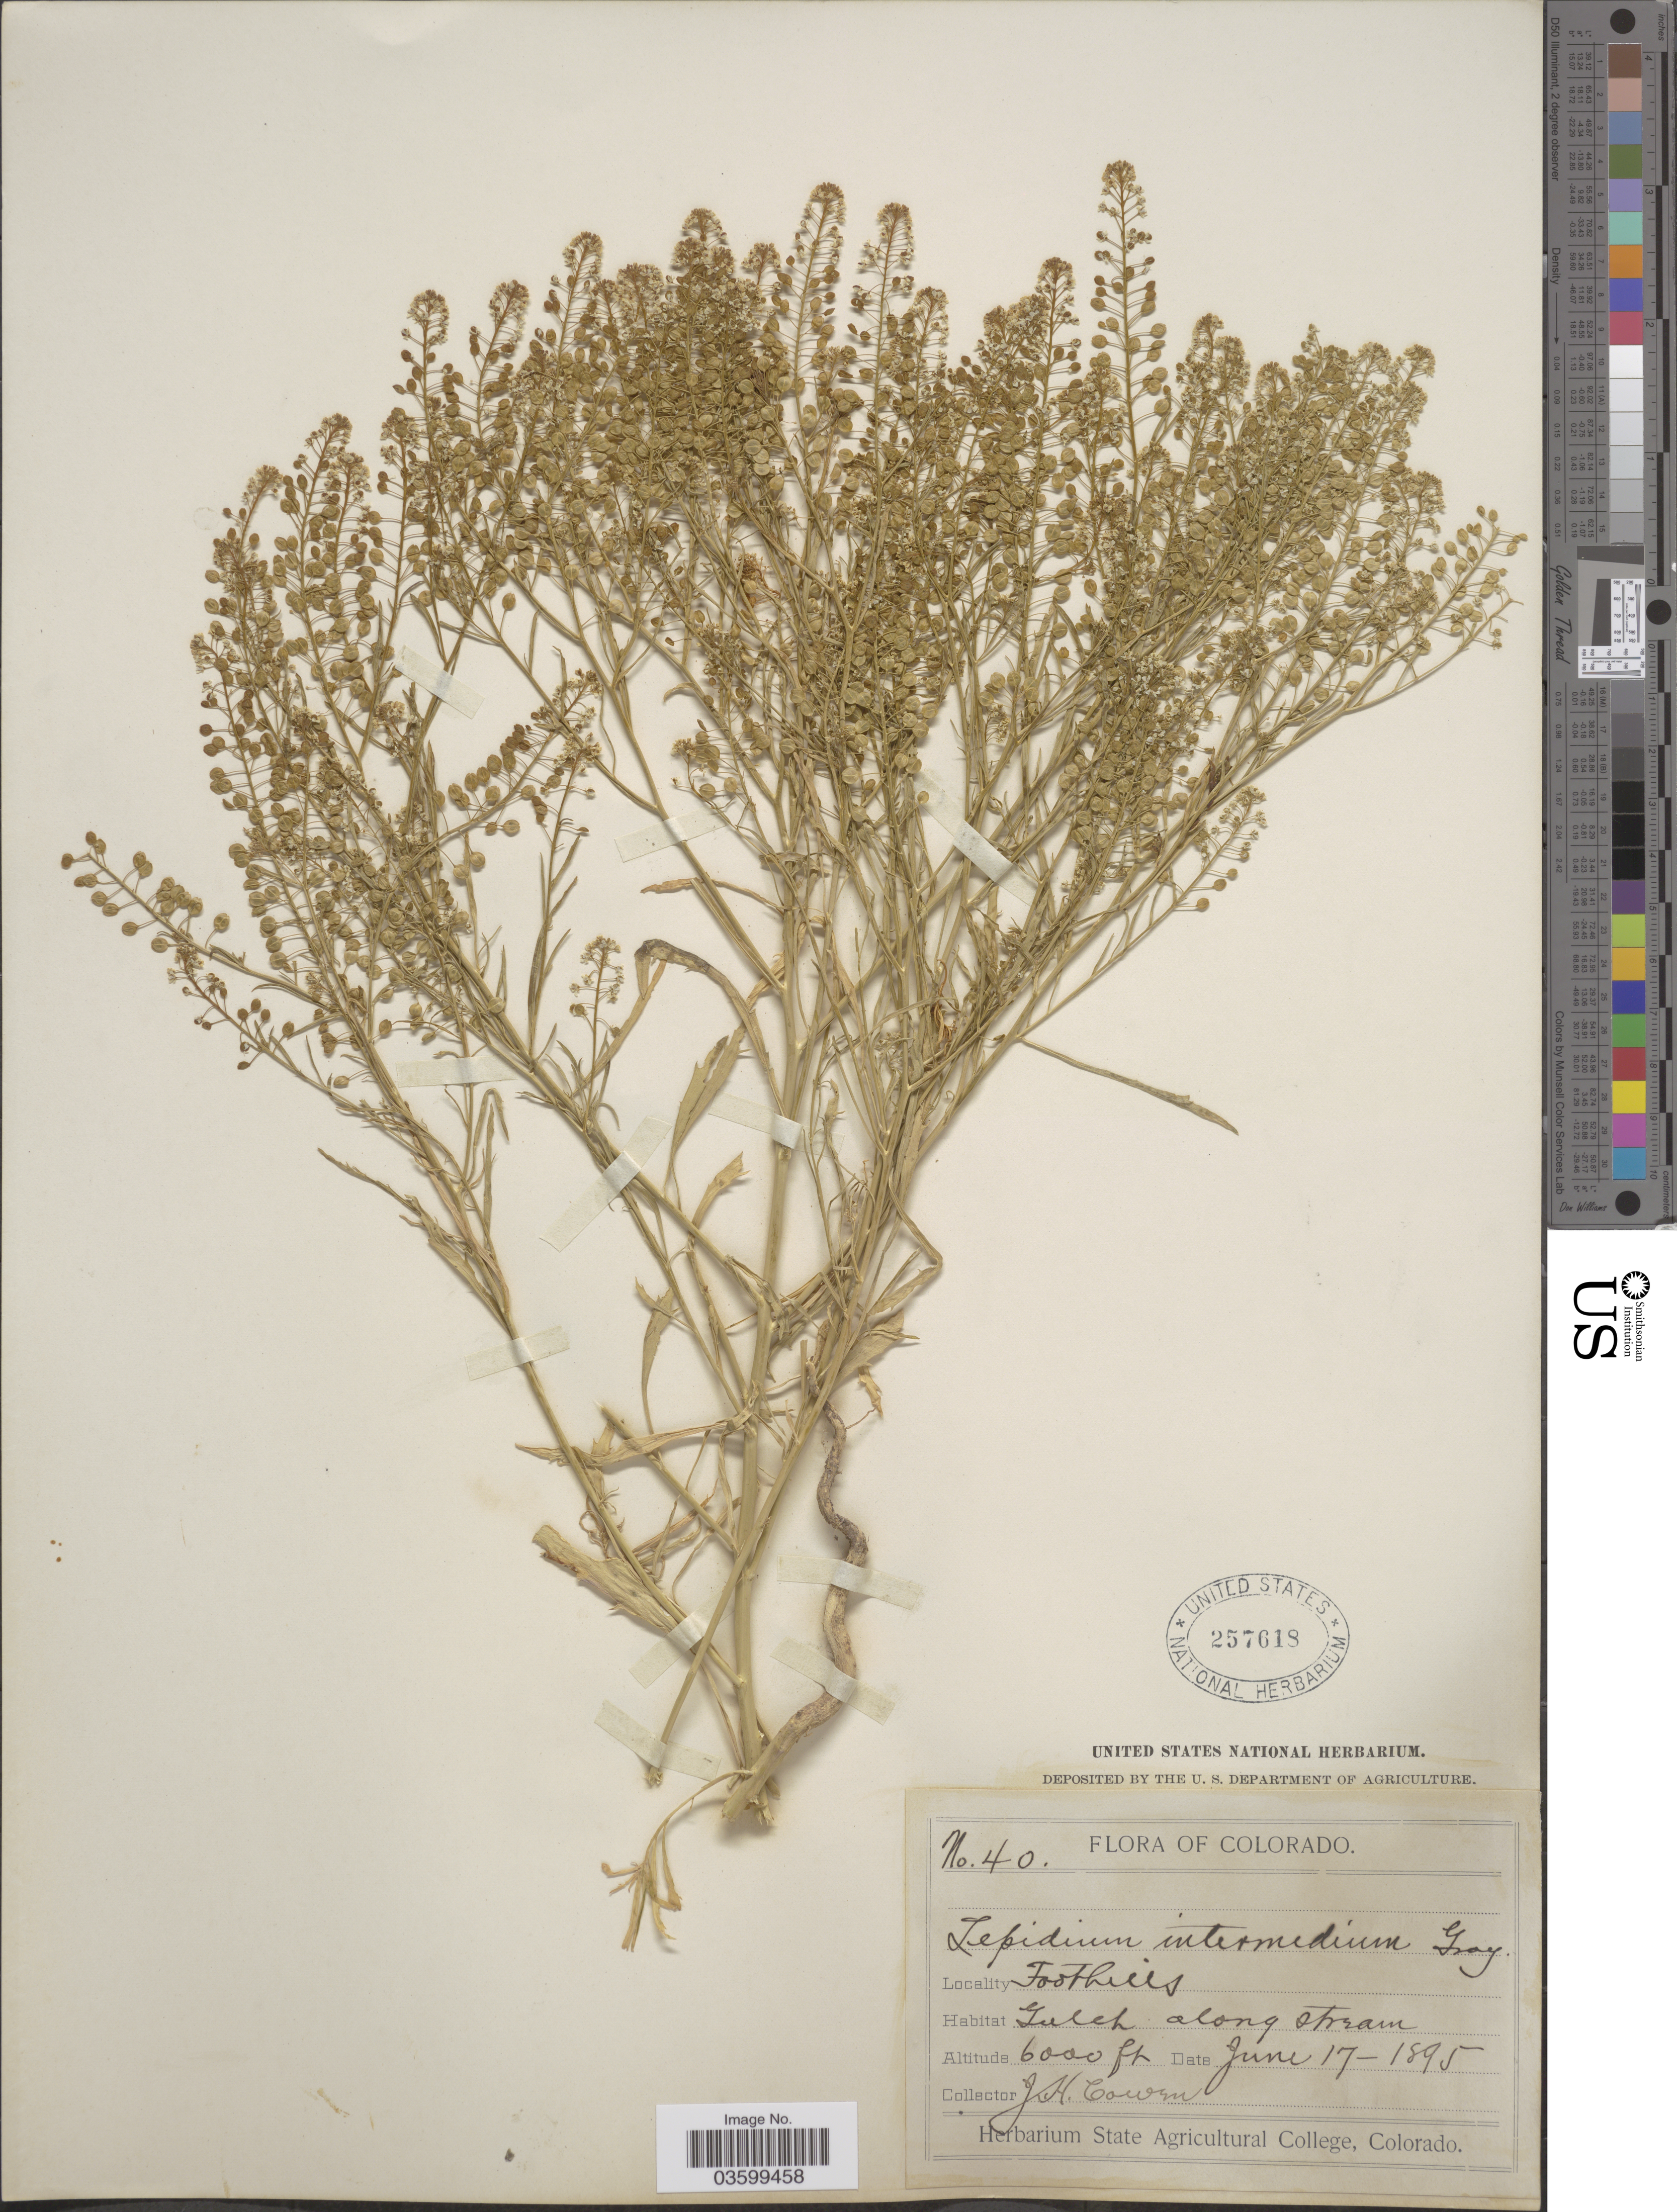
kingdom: Plantae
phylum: Tracheophyta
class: Magnoliopsida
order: Brassicales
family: Brassicaceae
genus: Lepidium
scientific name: Lepidium virginicum var. pubescens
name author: (Greene) C.L. Hitchc.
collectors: J. H. Cowen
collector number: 40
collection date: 1895-06-17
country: United States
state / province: Colorado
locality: Foothills. Gulch along stream.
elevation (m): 1829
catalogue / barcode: US 257618